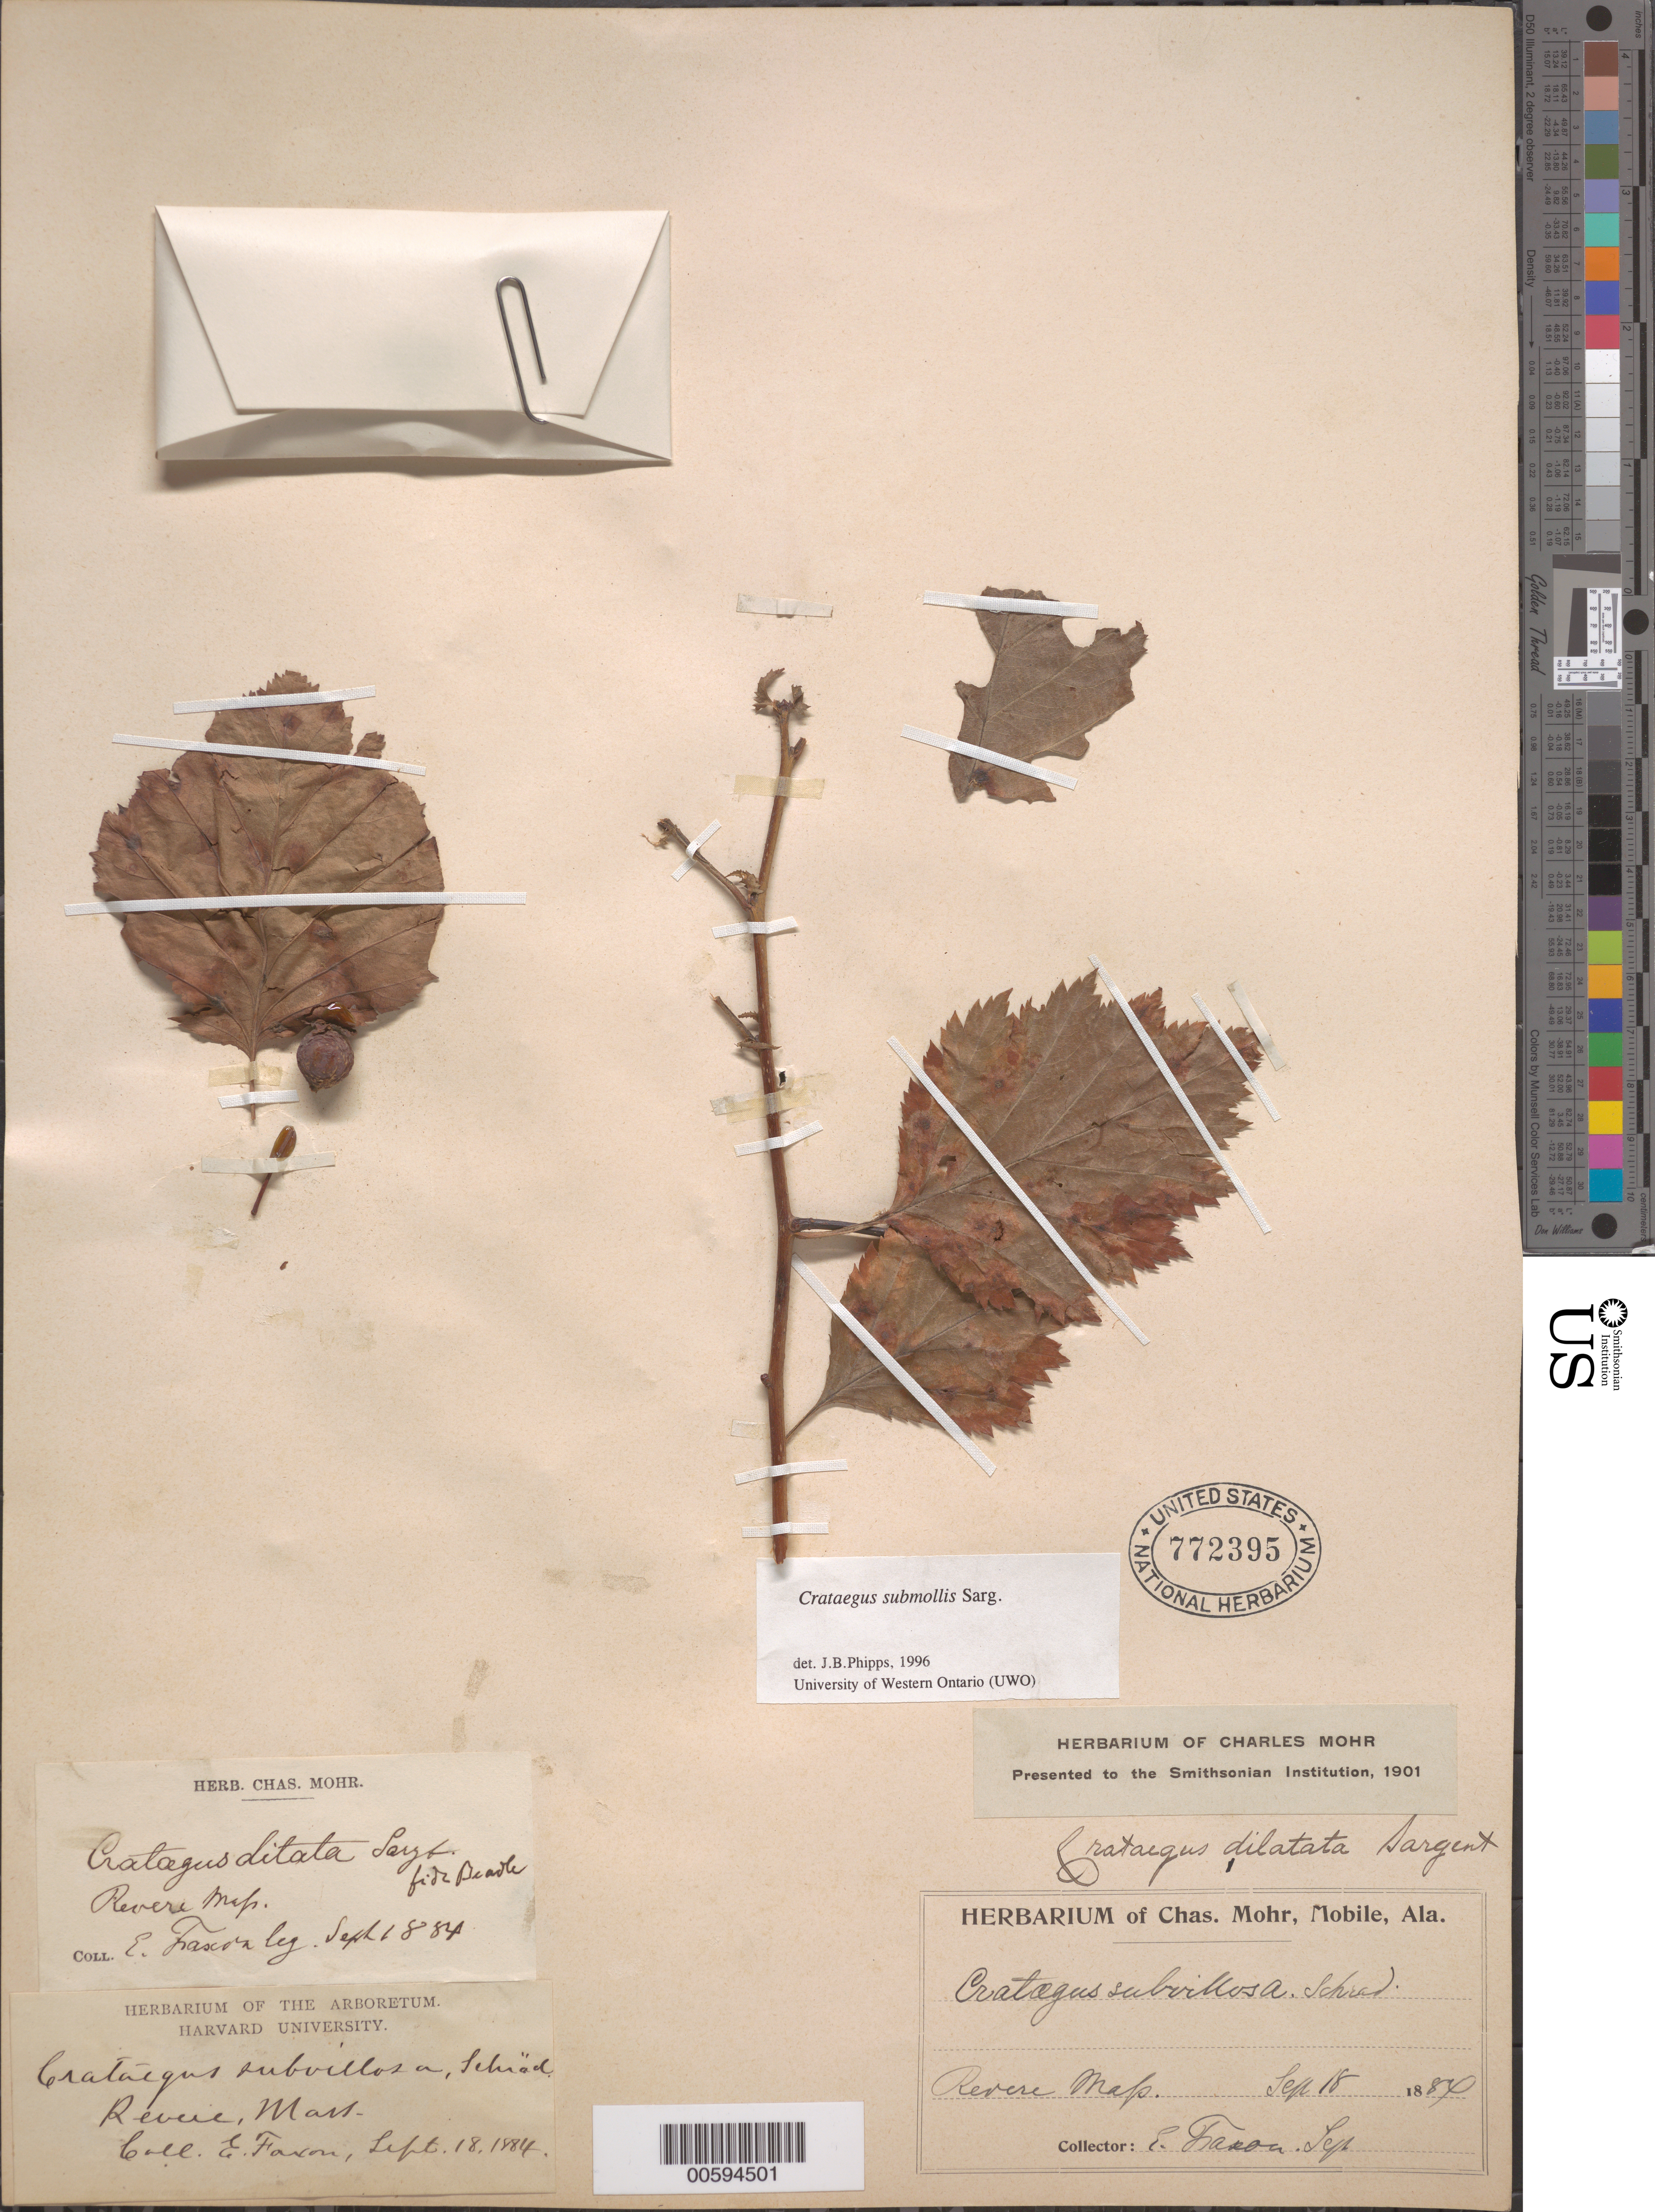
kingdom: Plantae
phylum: Tracheophyta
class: Magnoliopsida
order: Rosales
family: Rosaceae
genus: Crataegus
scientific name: Crataegus submollis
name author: Sarg.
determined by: Phipps, James B., (UWO), University of Western Ontario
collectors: E. Faxon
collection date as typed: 18 Sep 1884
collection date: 1884-09-18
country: United States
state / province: Massachusetts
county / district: Suffolk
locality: Revere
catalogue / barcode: US 72395